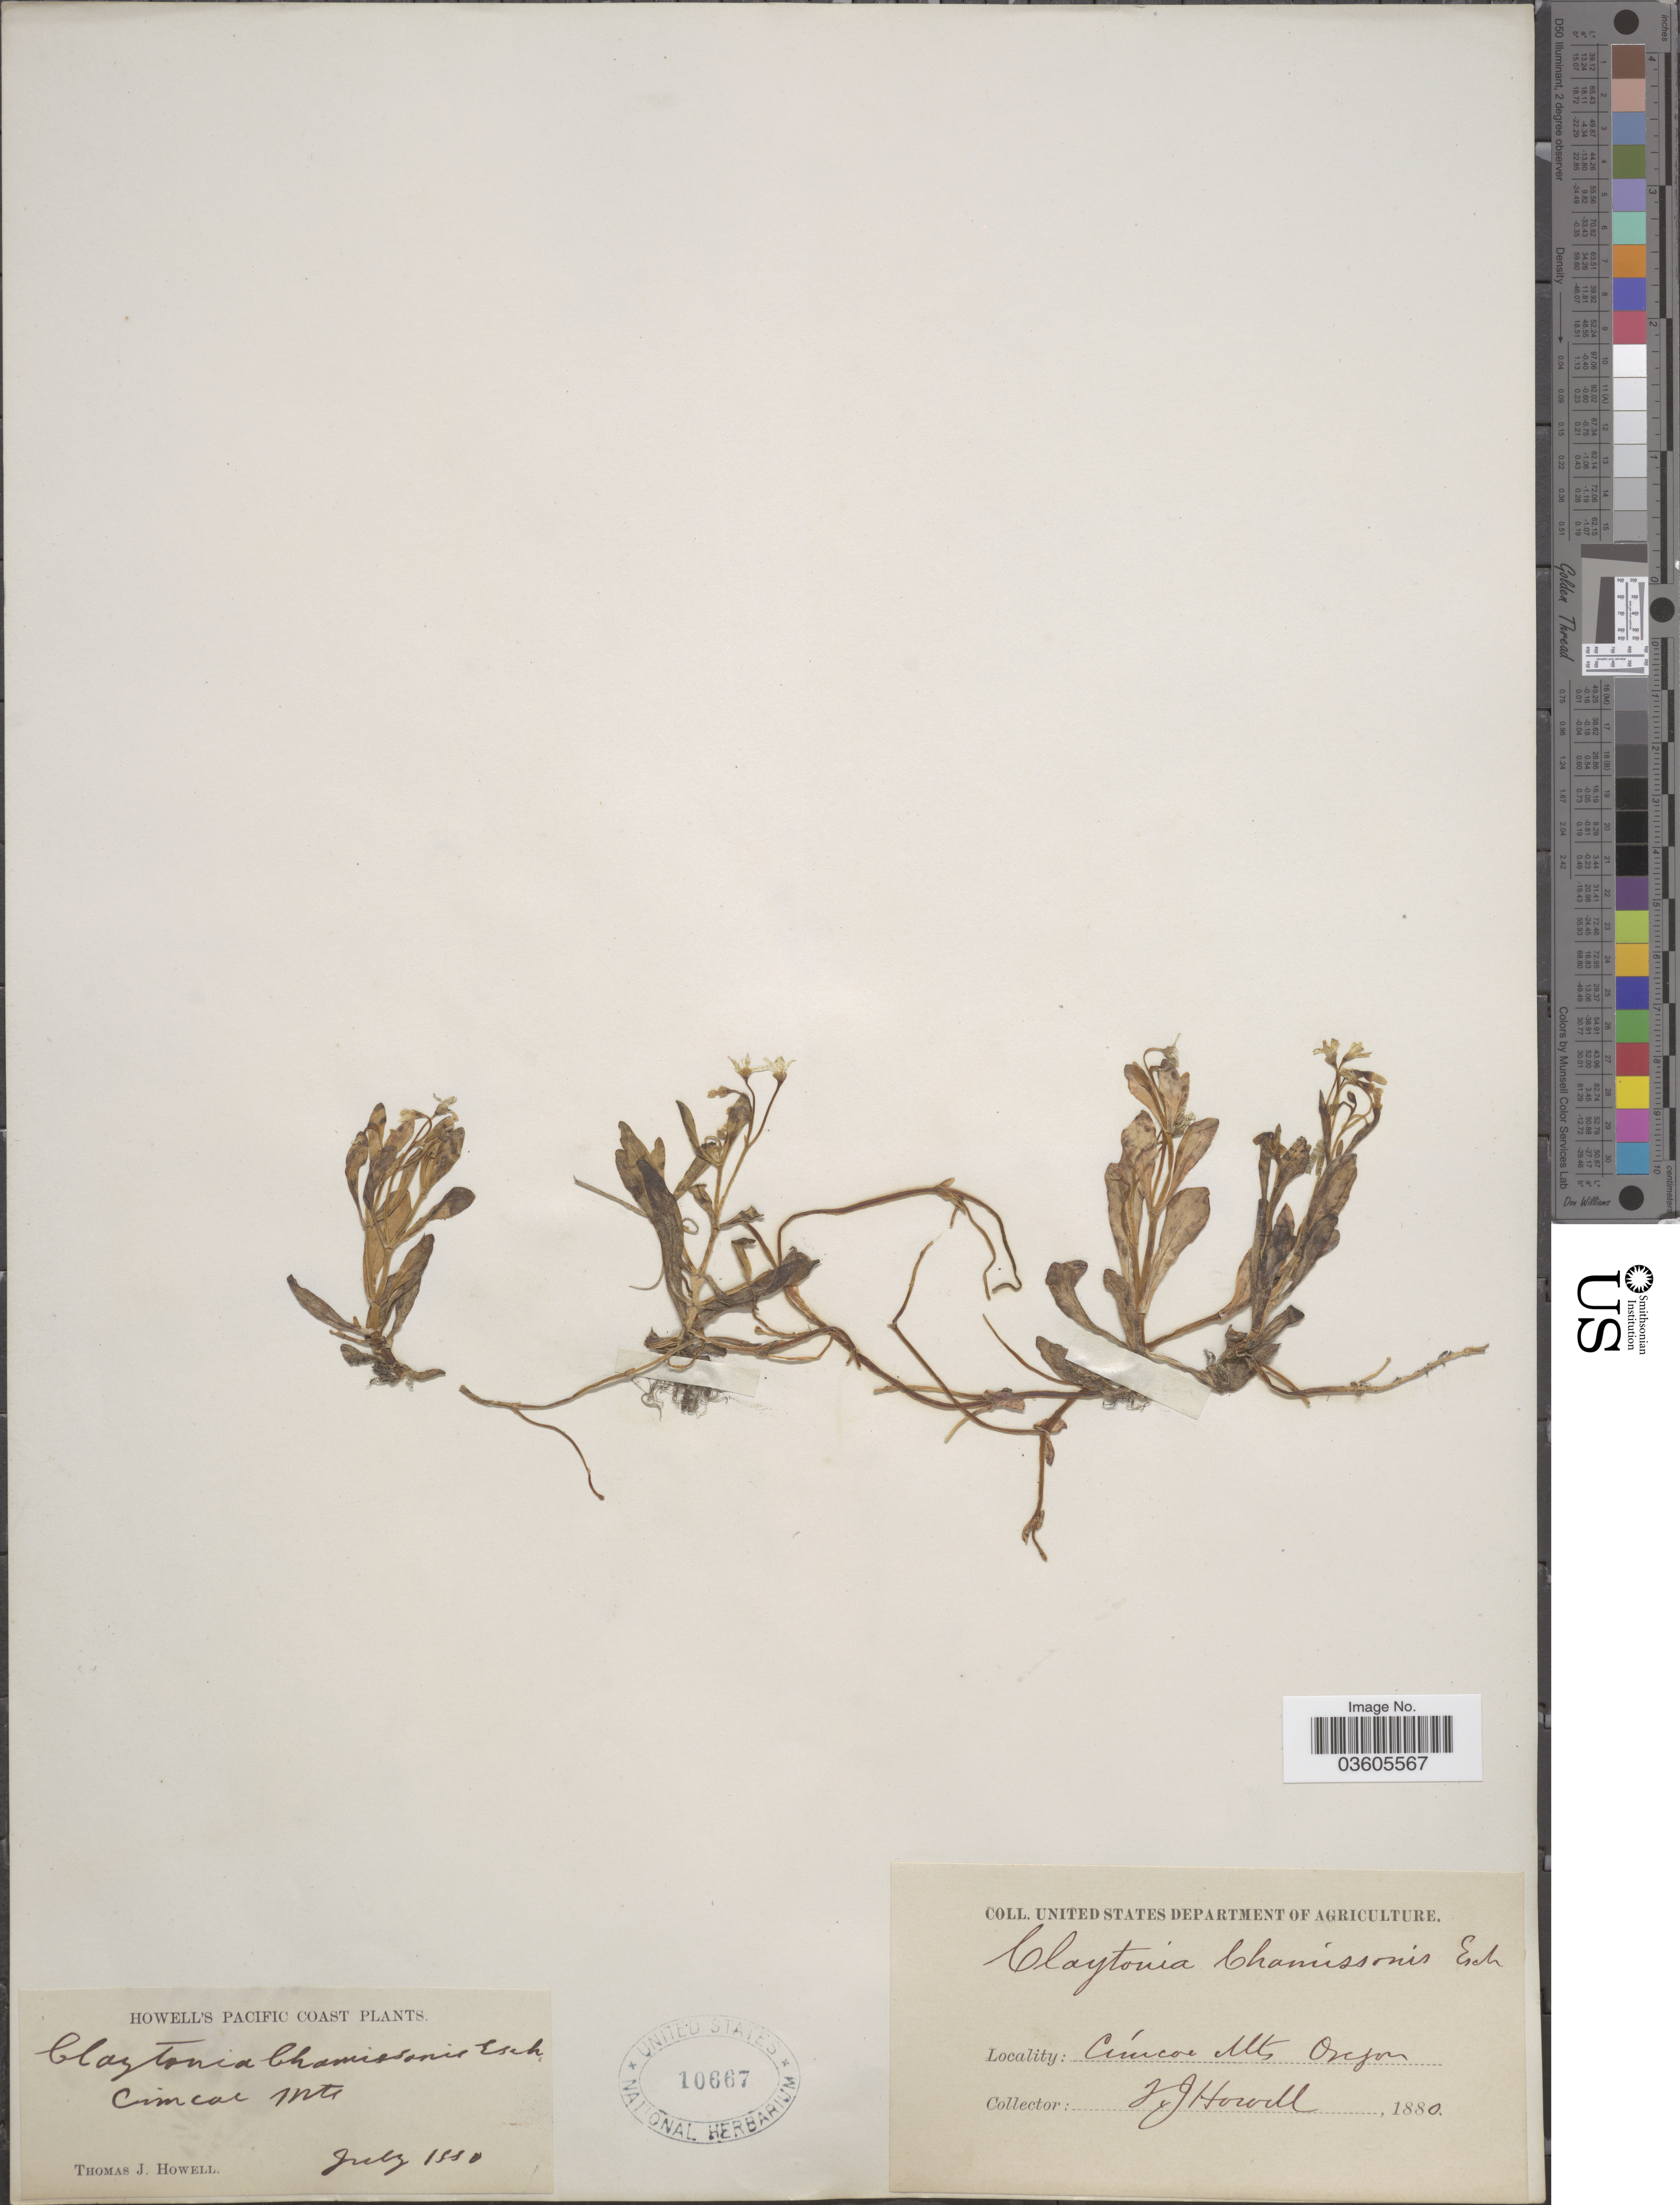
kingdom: Plantae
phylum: Tracheophyta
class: Magnoliopsida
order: Caryophyllales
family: Montiaceae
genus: Montia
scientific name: Montia chamissoi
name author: (Ledeb. ex Spreng.) Greene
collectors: T. J. Howell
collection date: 1880-07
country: United States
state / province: Oregon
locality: Pacific Coast. Cimcoe Mts.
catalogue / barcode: US 10667